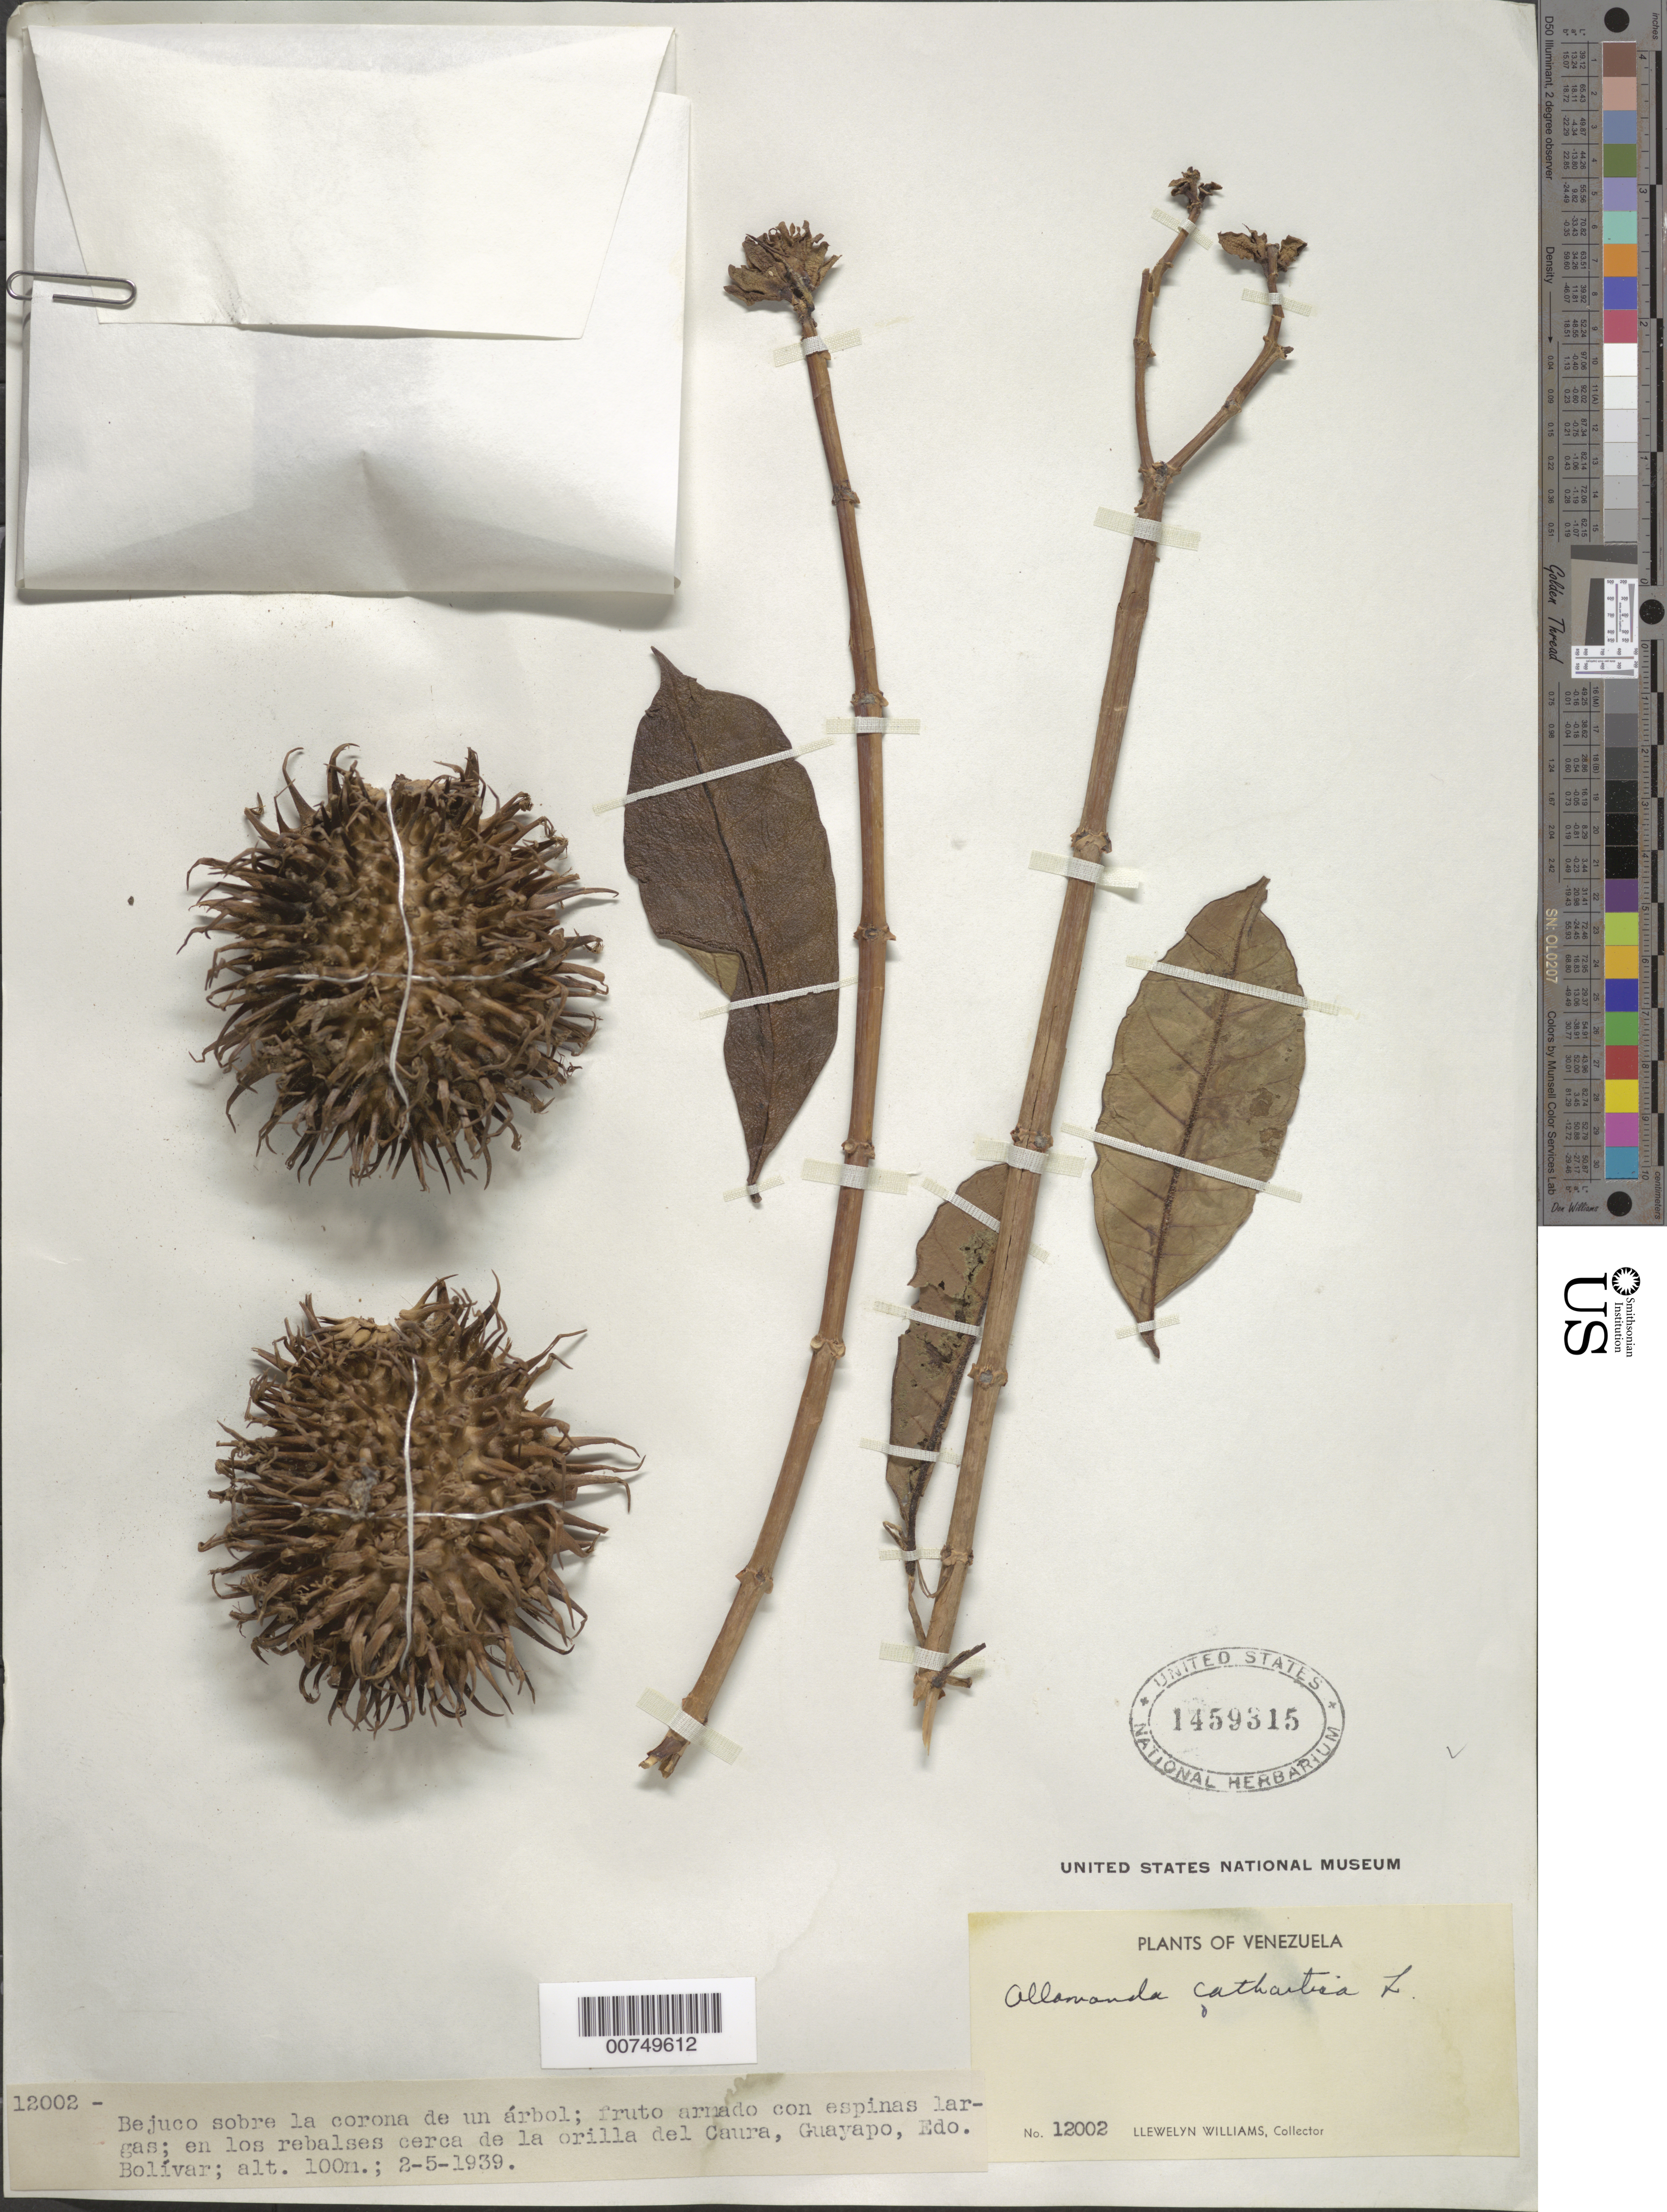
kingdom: Plantae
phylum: Tracheophyta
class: Magnoliopsida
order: Gentianales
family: Apocynaceae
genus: Allamanda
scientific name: Allamanda cathartica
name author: L.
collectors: Ll. Williams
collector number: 12002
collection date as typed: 2-May-39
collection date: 1939-05-02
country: Venezuela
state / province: Bolívar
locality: Guayapo, Bajo Caura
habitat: Rebalses cerca de la orilla del Caura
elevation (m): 100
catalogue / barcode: US 1459315